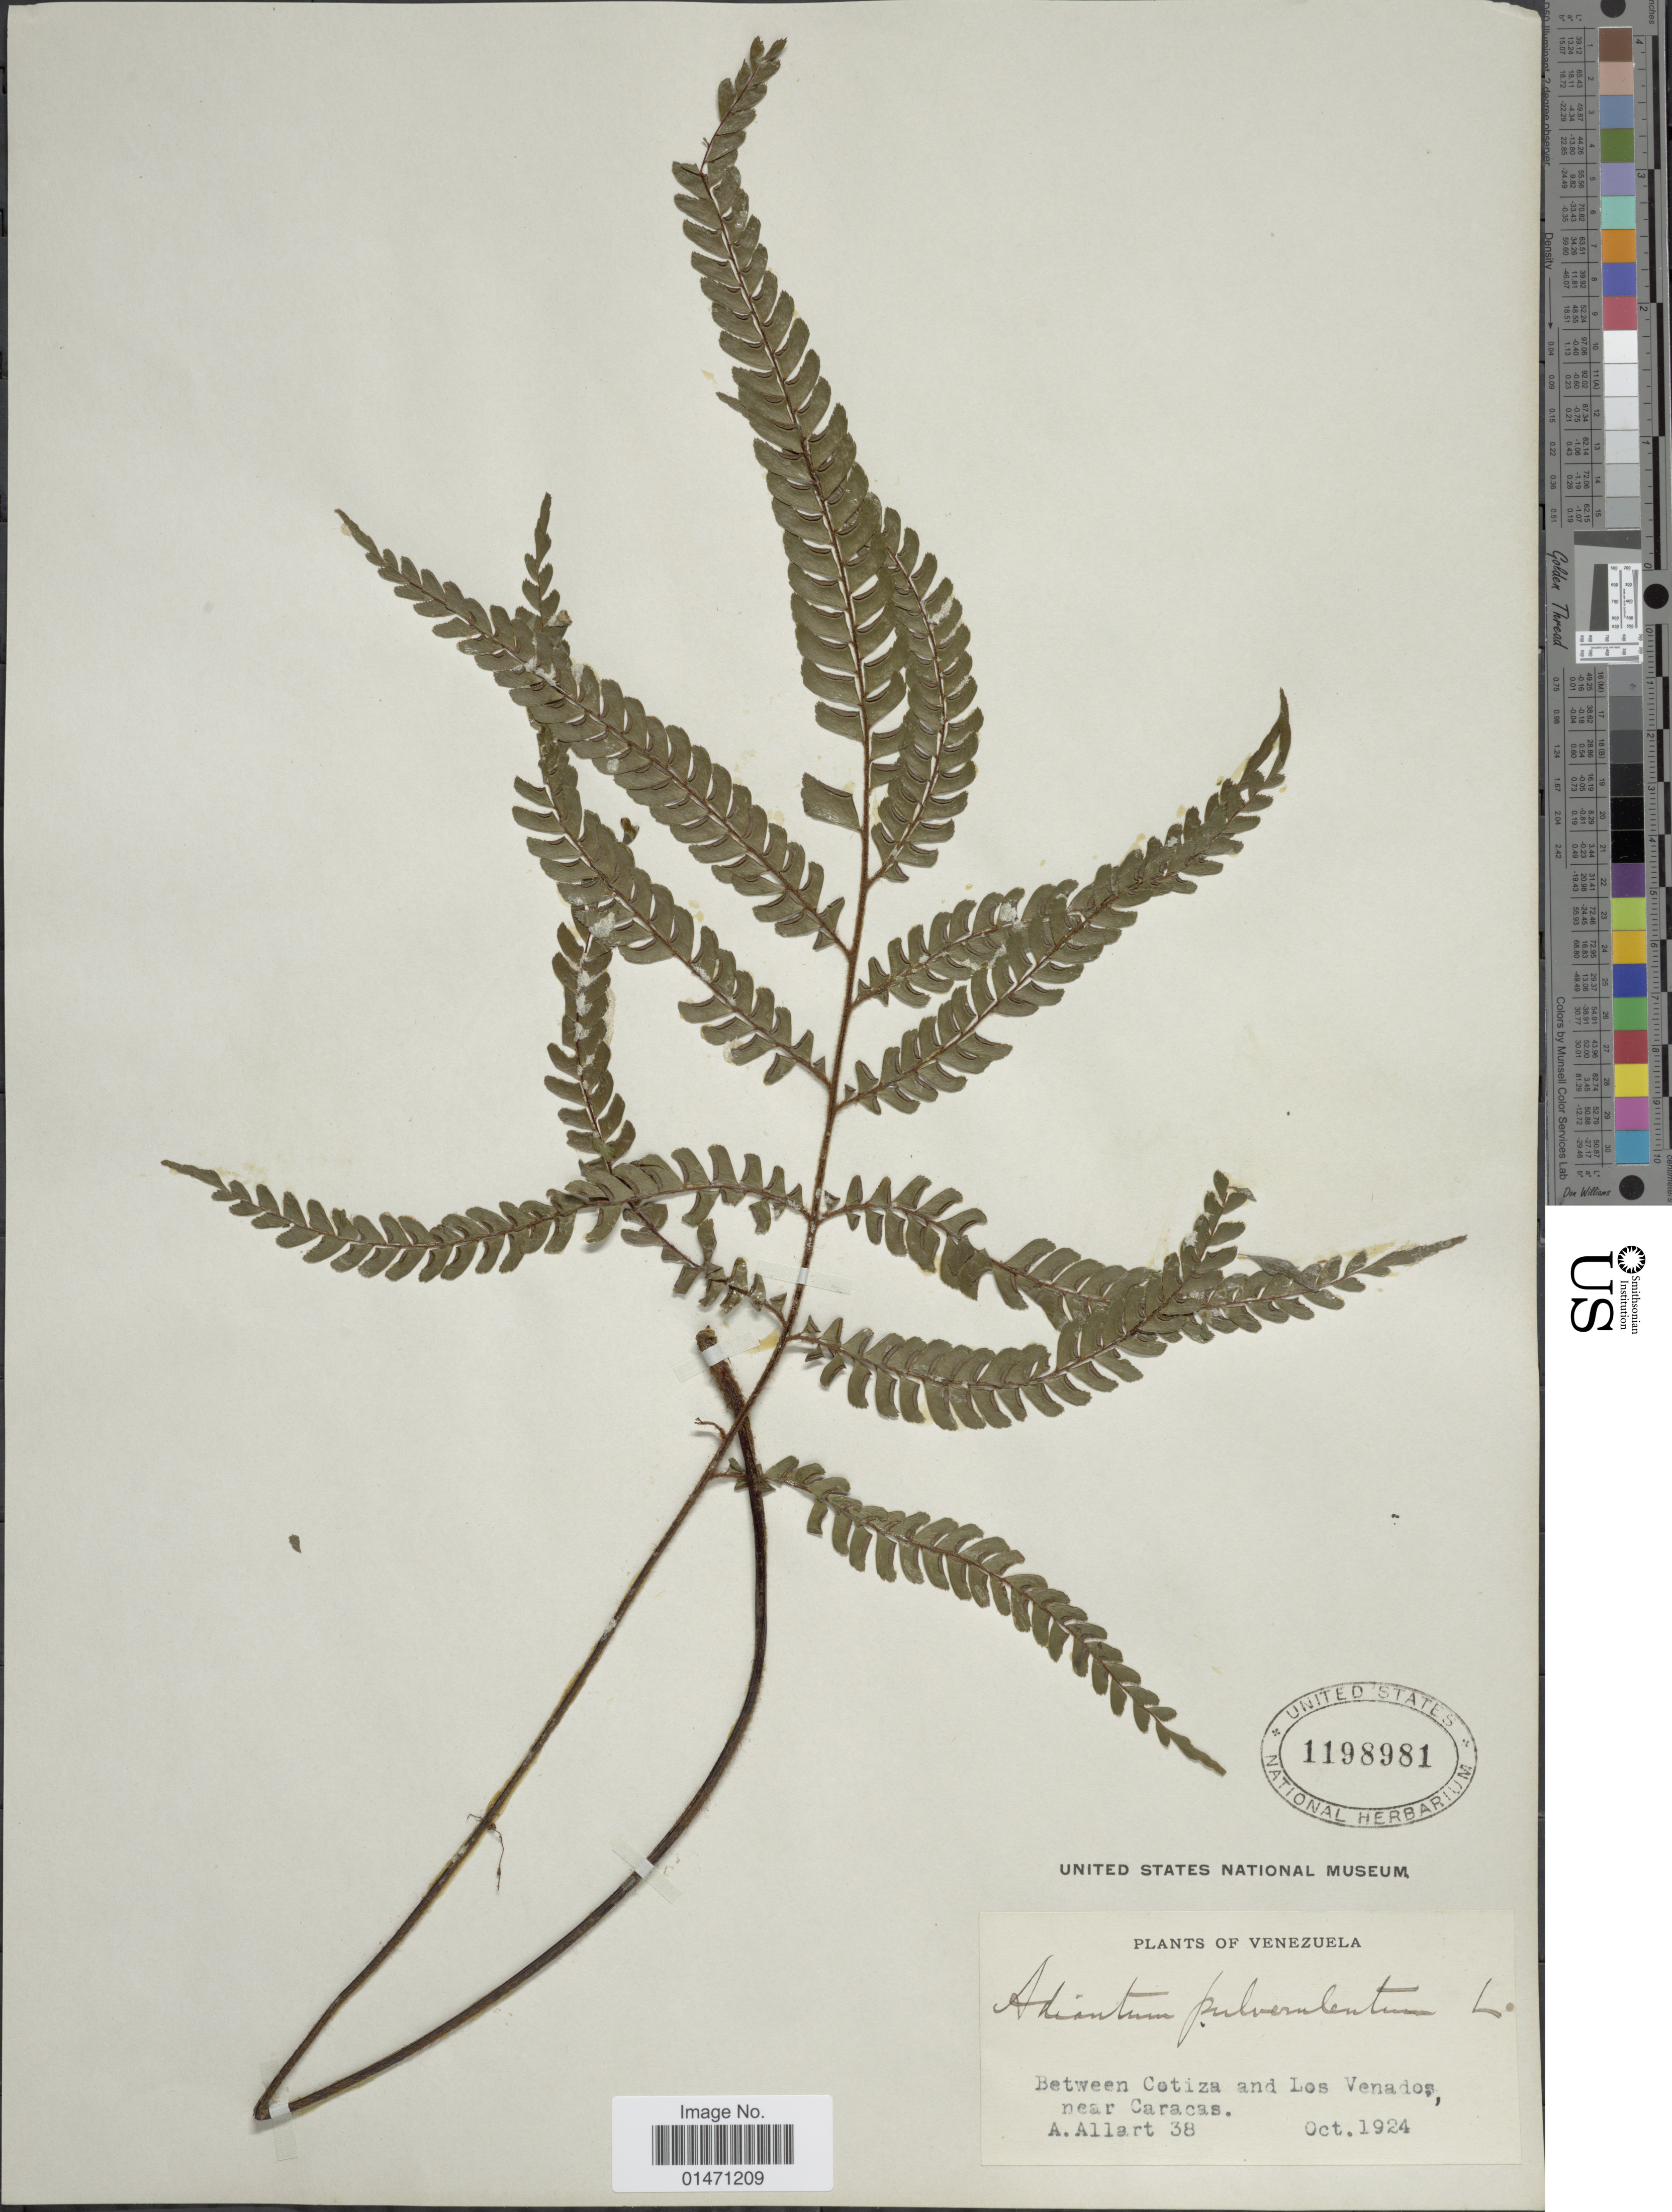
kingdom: Plantae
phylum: Tracheophyta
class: Polypodiopsida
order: Polypodiales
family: Pteridaceae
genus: Adiantum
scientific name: Adiantum pulverulentum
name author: L.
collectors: A. Allart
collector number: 38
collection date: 1924-10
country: Venezuela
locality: Plants of Venezuela, Between Cotiza and Los Venados, near Caracas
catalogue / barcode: US 1198981